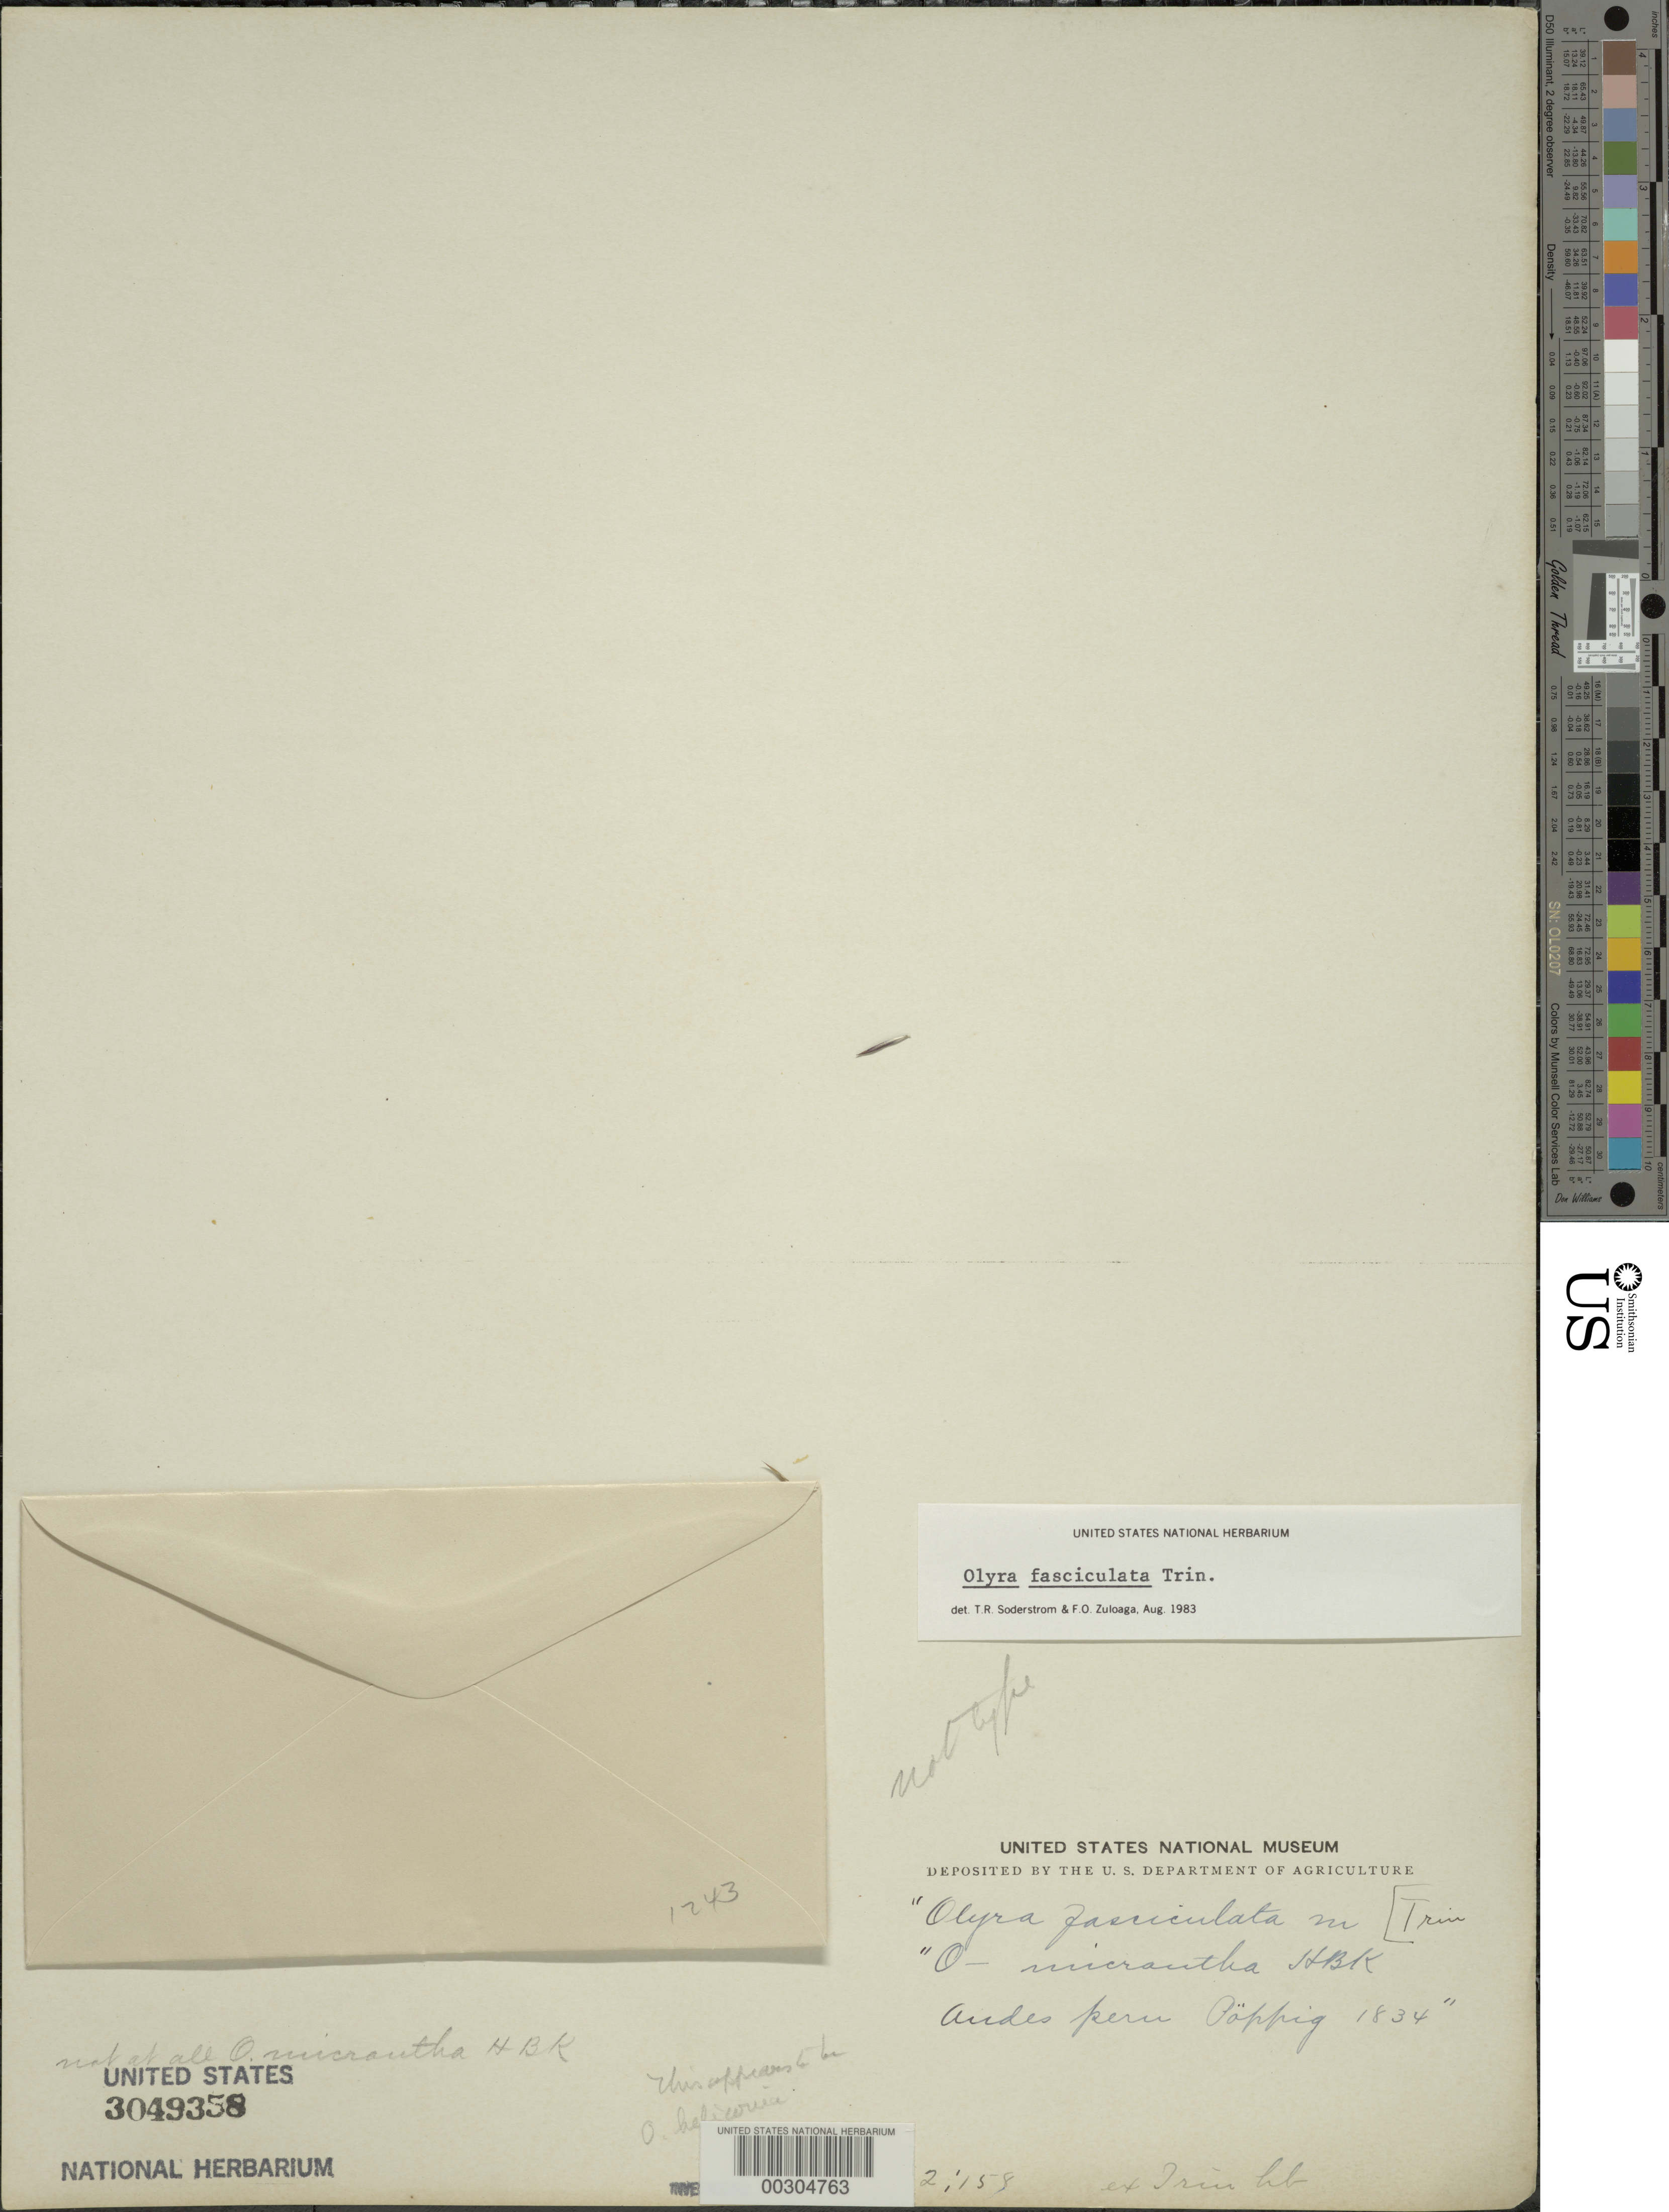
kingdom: Plantae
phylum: Tracheophyta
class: Liliopsida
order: Poales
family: Poaceae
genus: Olyra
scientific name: Olyra fasciculata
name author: Trin.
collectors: E. F. Poeppig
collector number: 1834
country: Peru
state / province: San Martín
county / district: Mariscal Cáceres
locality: Rio Huallaga, margen Derecha del; Balsa Probana; dtto. Tocache Nuevo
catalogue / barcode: US 3049358